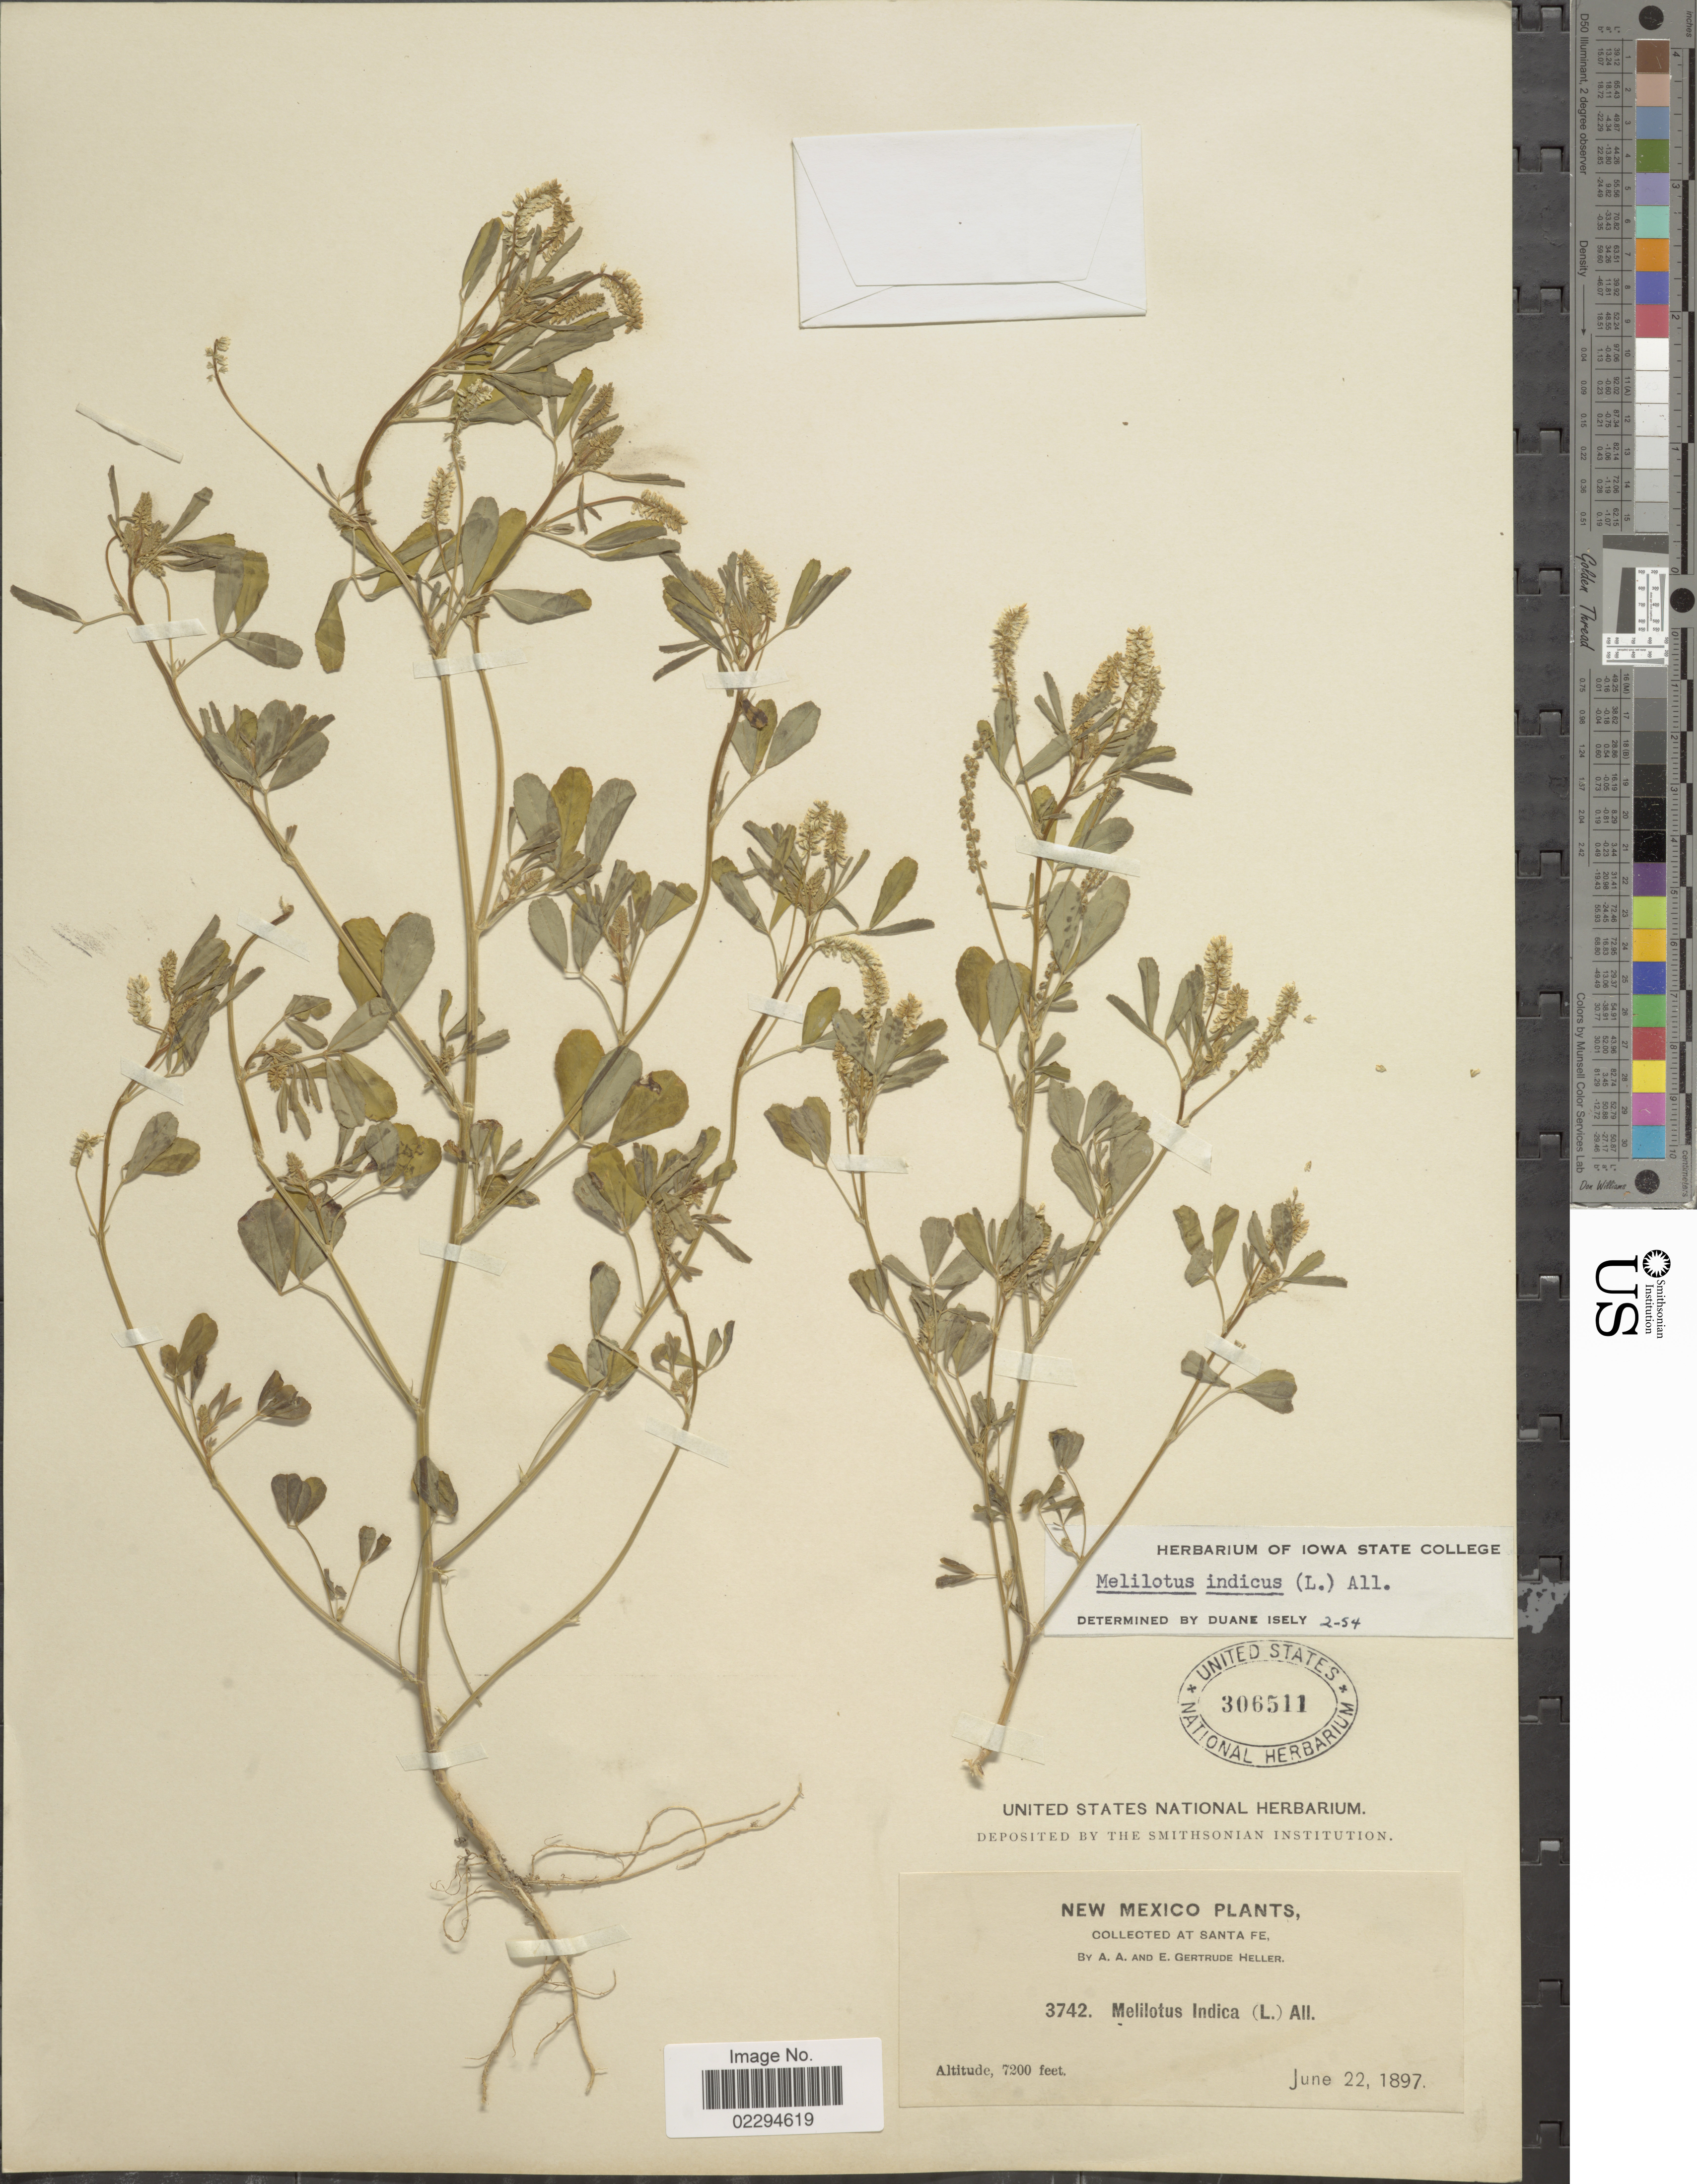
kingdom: Plantae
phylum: Tracheophyta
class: Magnoliopsida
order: Fabales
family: Fabaceae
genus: Melilotus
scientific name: Melilotus indicus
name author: (L.) All.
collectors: A. A. Heller & E. Gertrude Heller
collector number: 3742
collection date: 1897-06-22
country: United States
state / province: New Mexico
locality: Santa Fe.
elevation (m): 2195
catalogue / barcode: US 306511